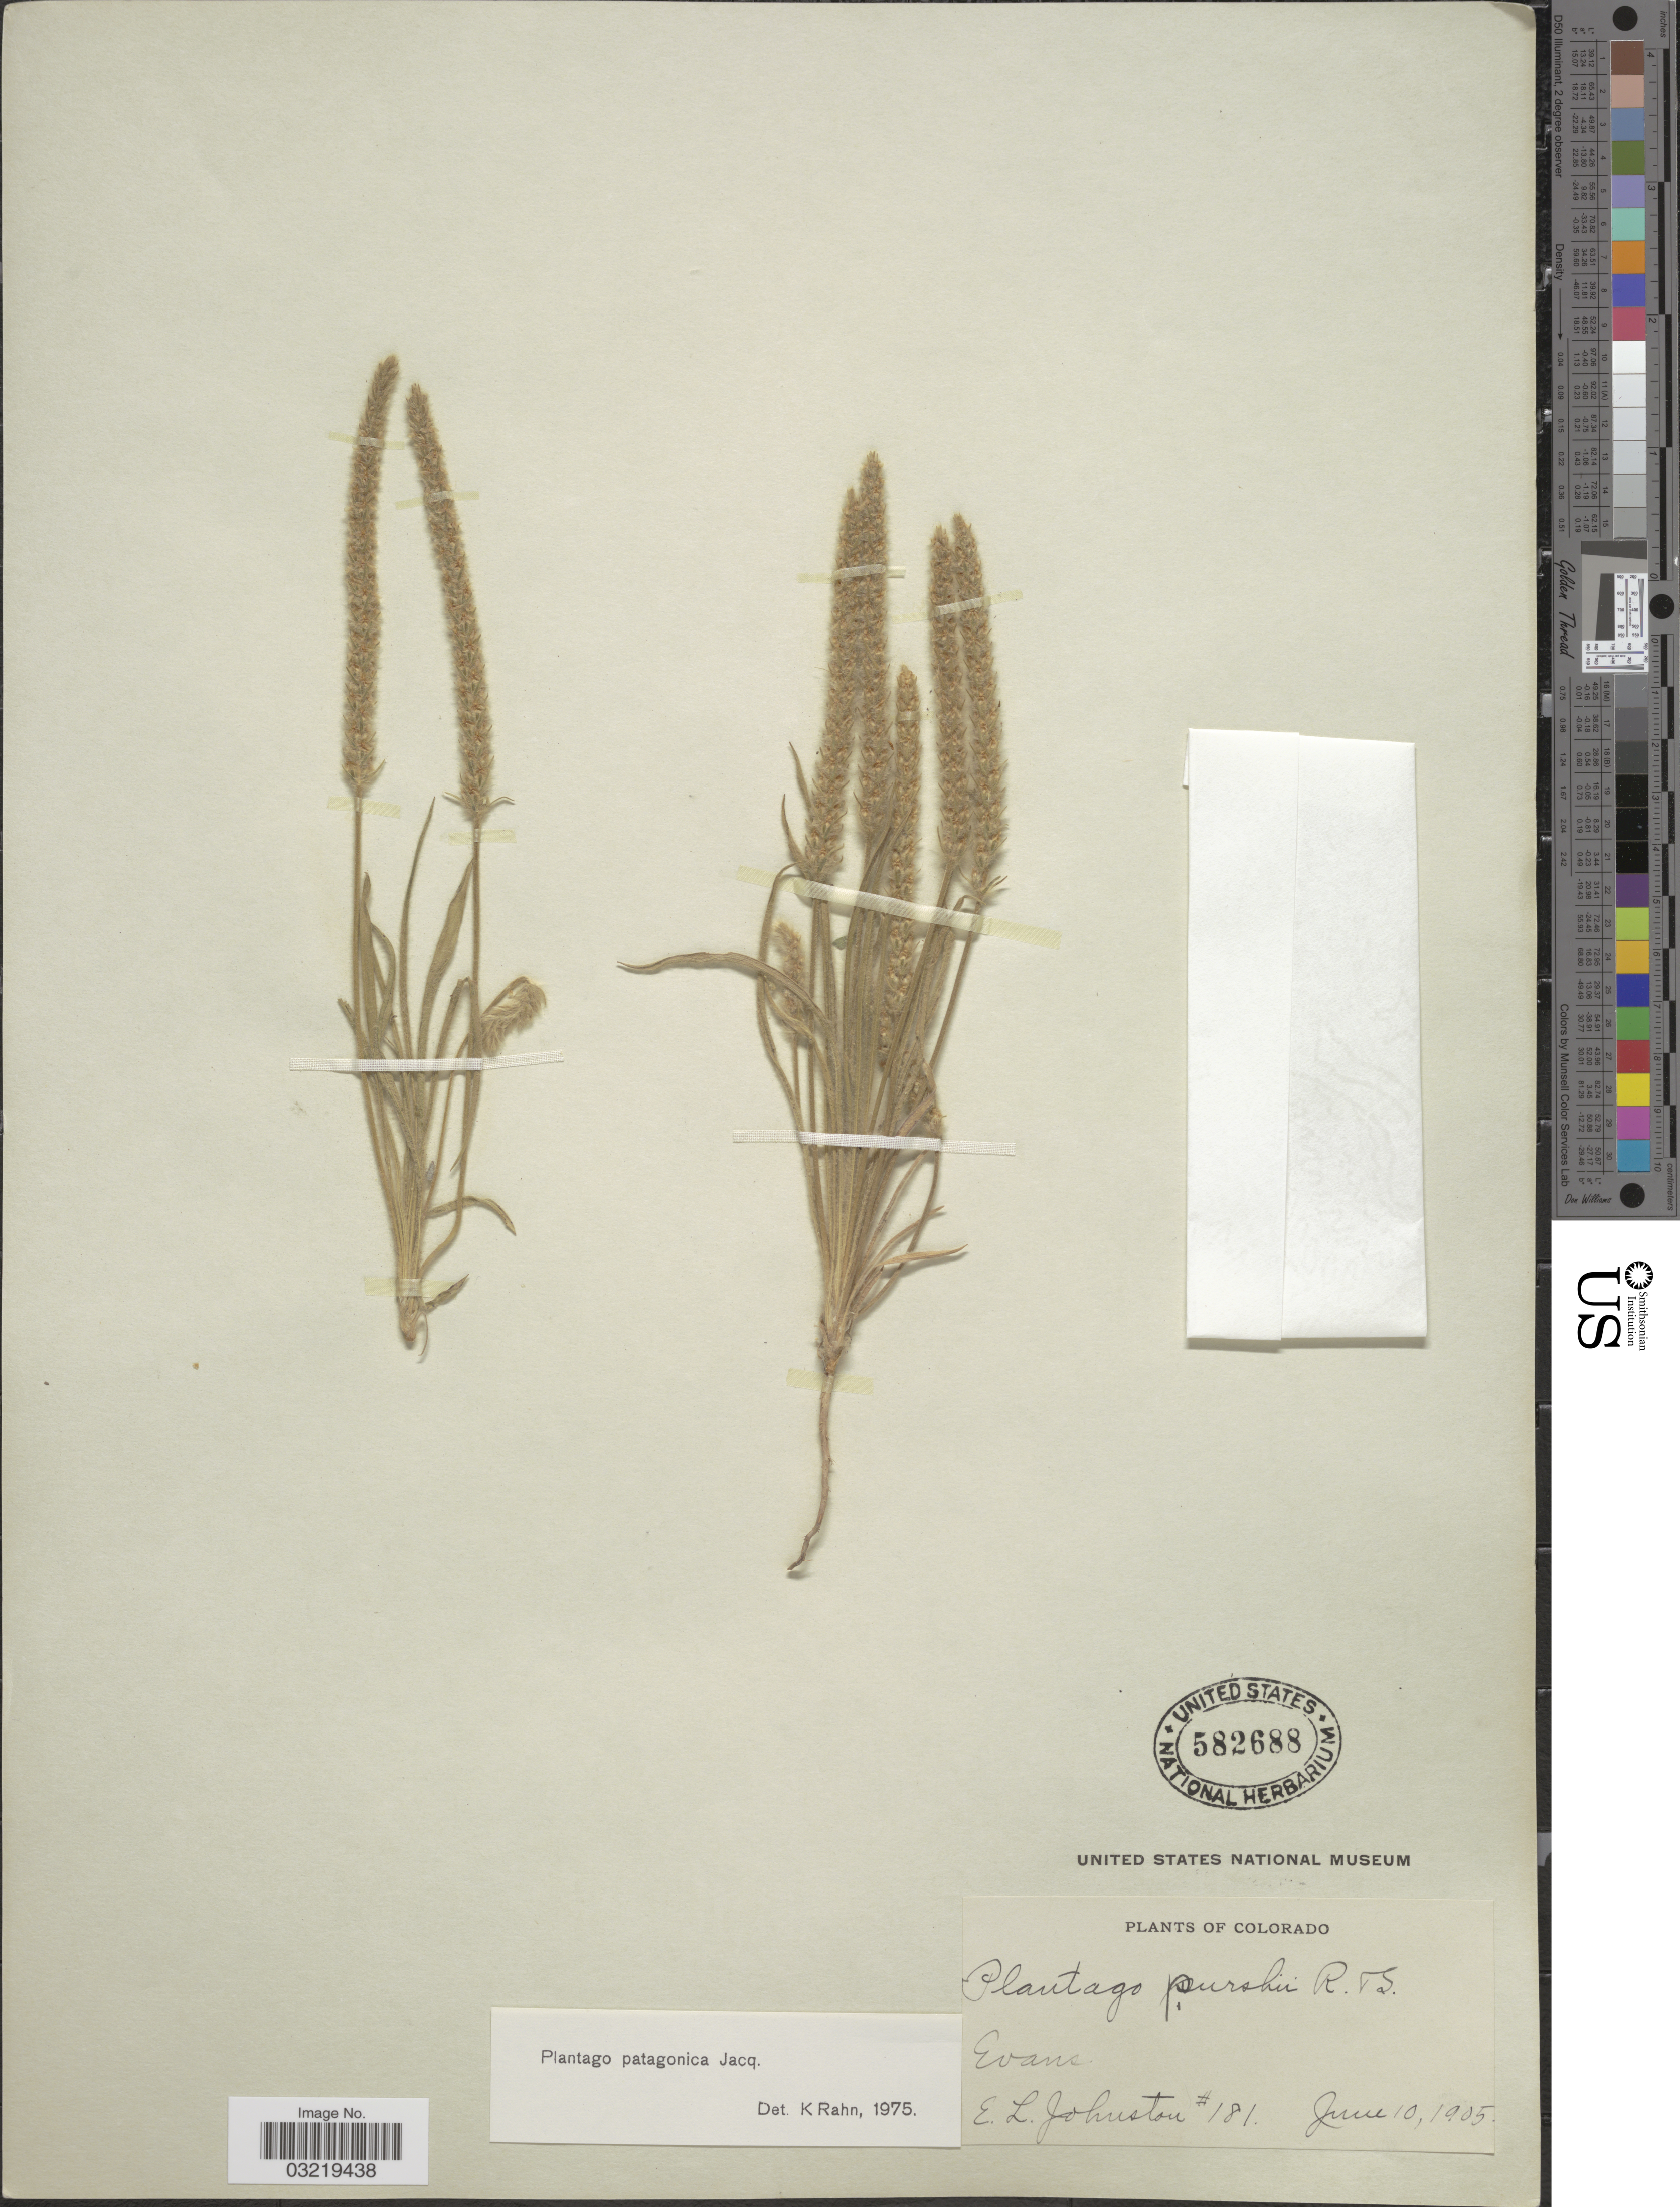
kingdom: Plantae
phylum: Tracheophyta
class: Magnoliopsida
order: Lamiales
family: Plantaginaceae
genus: Plantago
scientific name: Plantago patagonica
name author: Jacq.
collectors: E. L. Johnston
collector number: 181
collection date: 1905-06-10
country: United States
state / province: Colorado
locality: Evans.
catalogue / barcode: US 582688